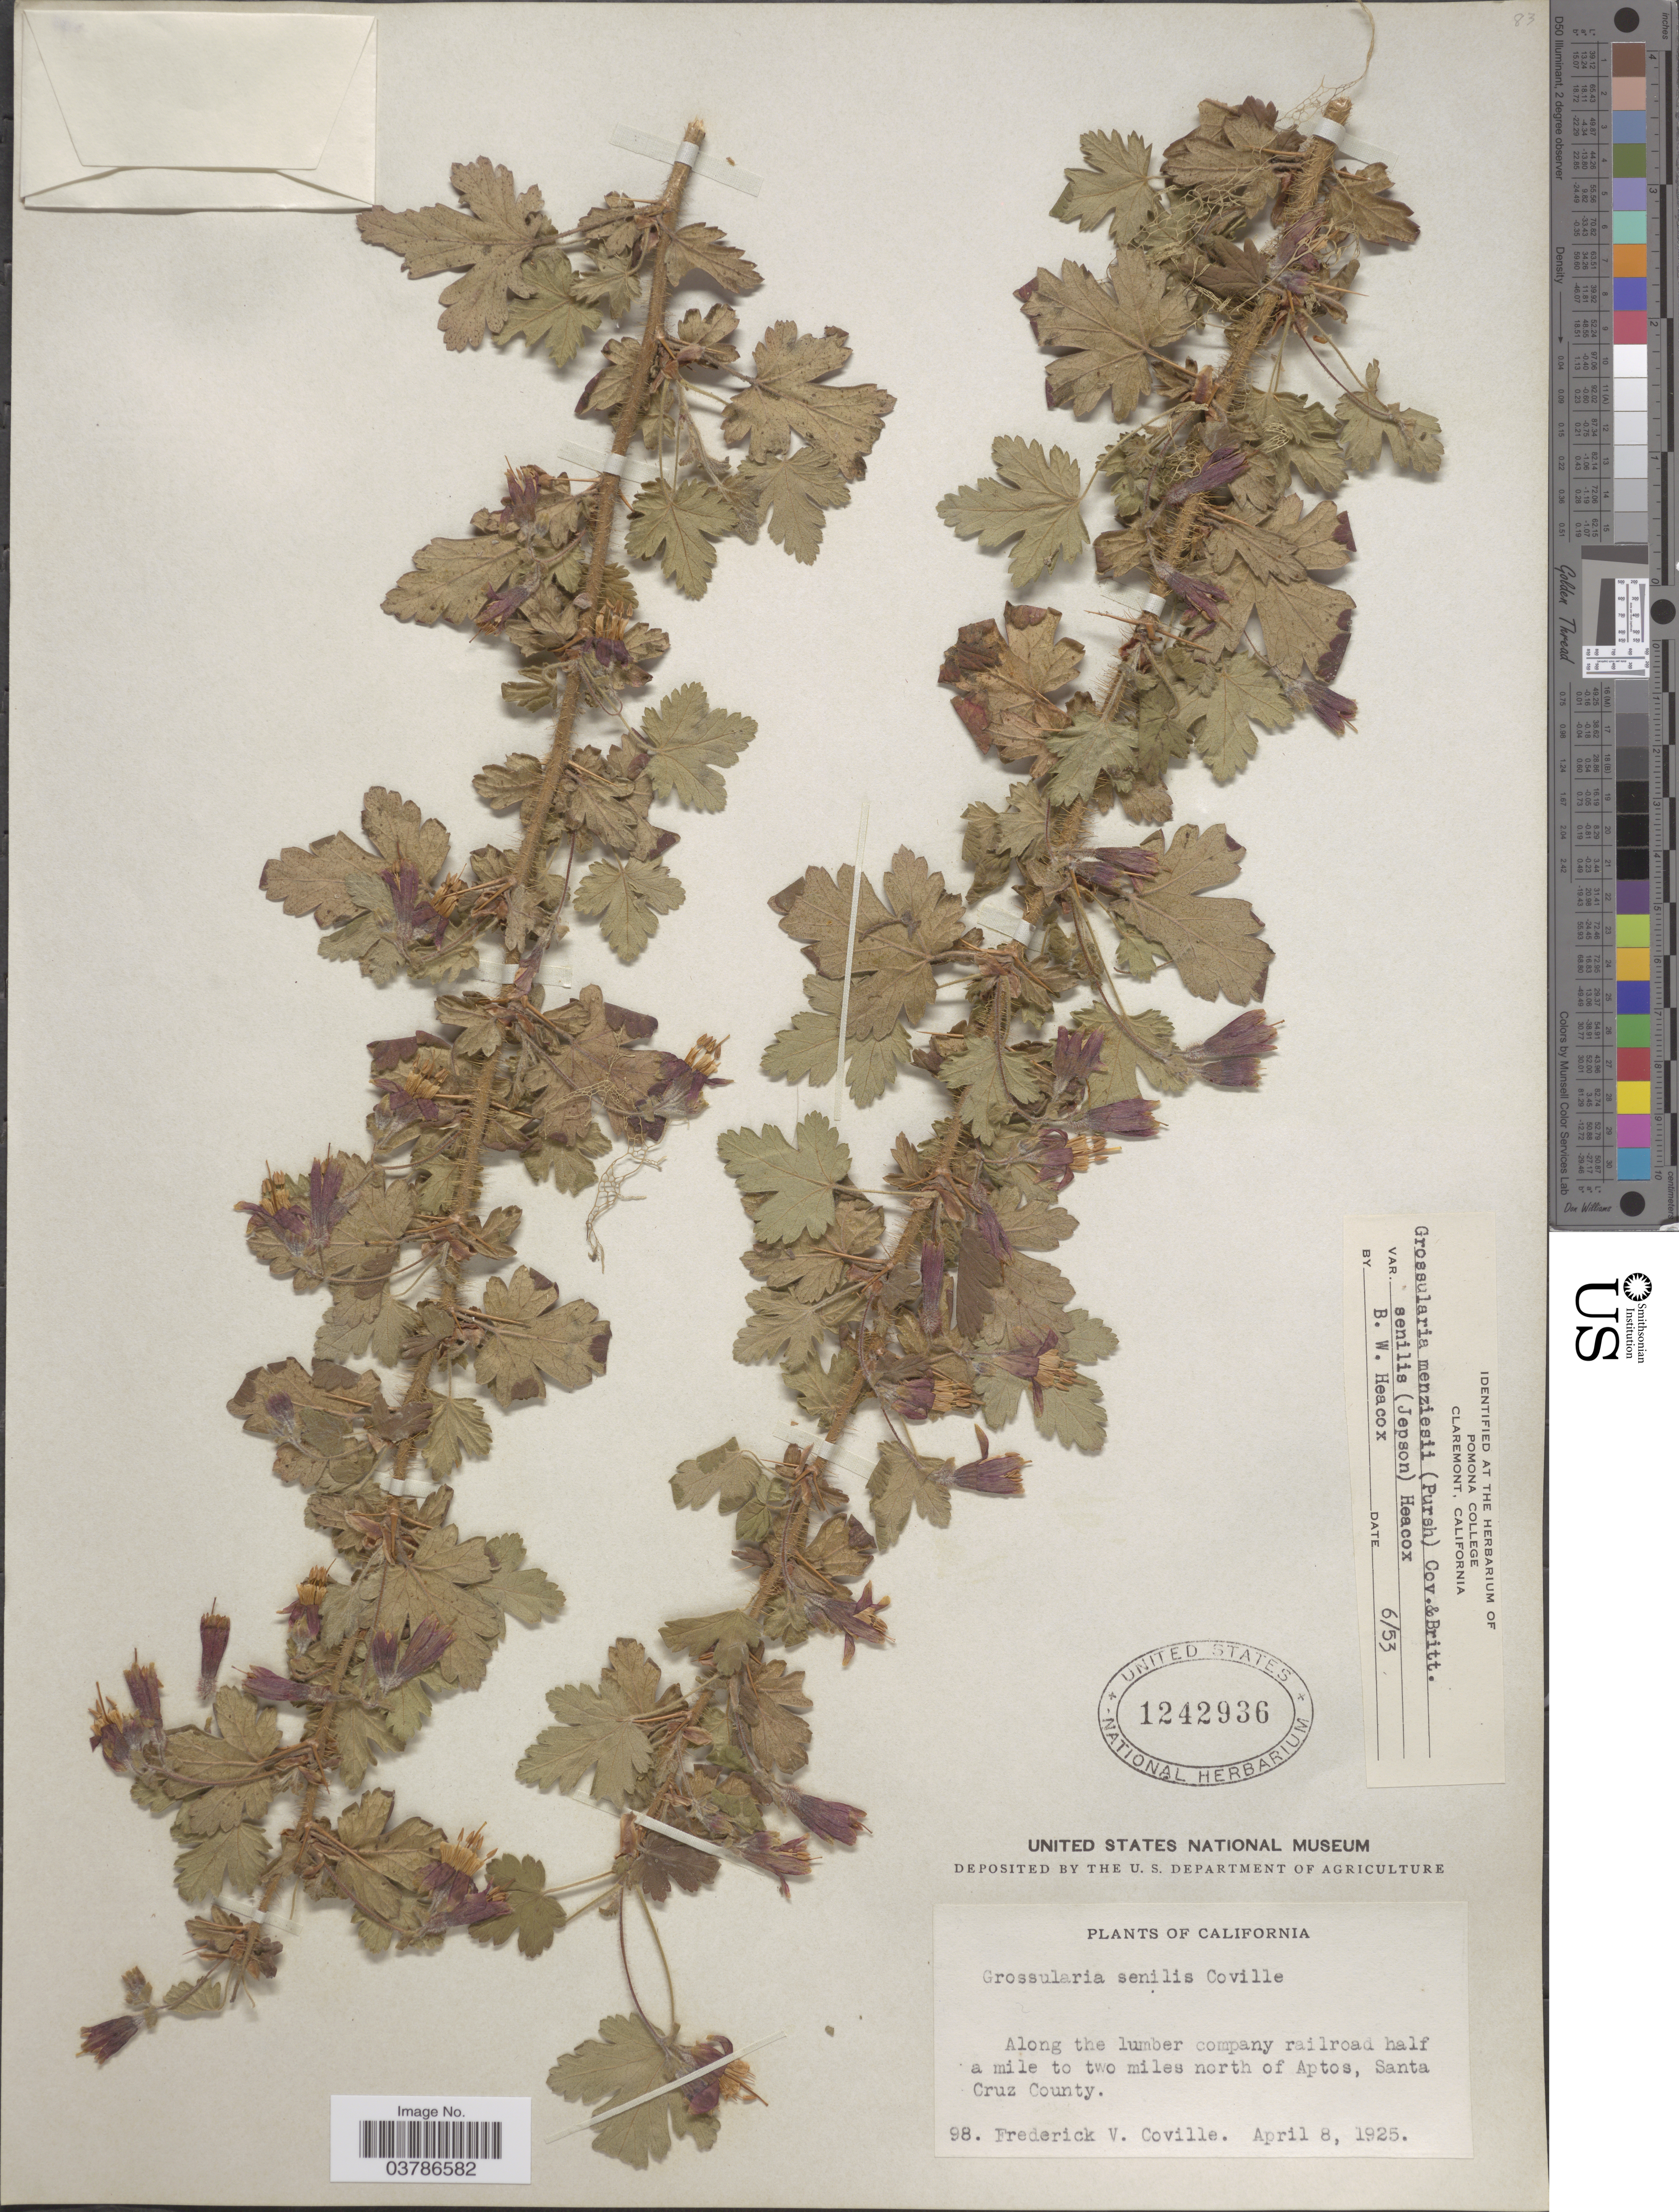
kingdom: Plantae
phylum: Tracheophyta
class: Magnoliopsida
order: Saxifragales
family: Grossulariaceae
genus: Ribes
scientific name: Ribes menziesii var. senile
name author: (Coville) Jeps.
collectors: F. V. Coville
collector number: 98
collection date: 1925-04-08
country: United States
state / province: California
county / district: Santa Cruz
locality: Along the lumber company railroad half a mile to two miles north of Aptos, Santa Cruz County.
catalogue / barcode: US 1242936